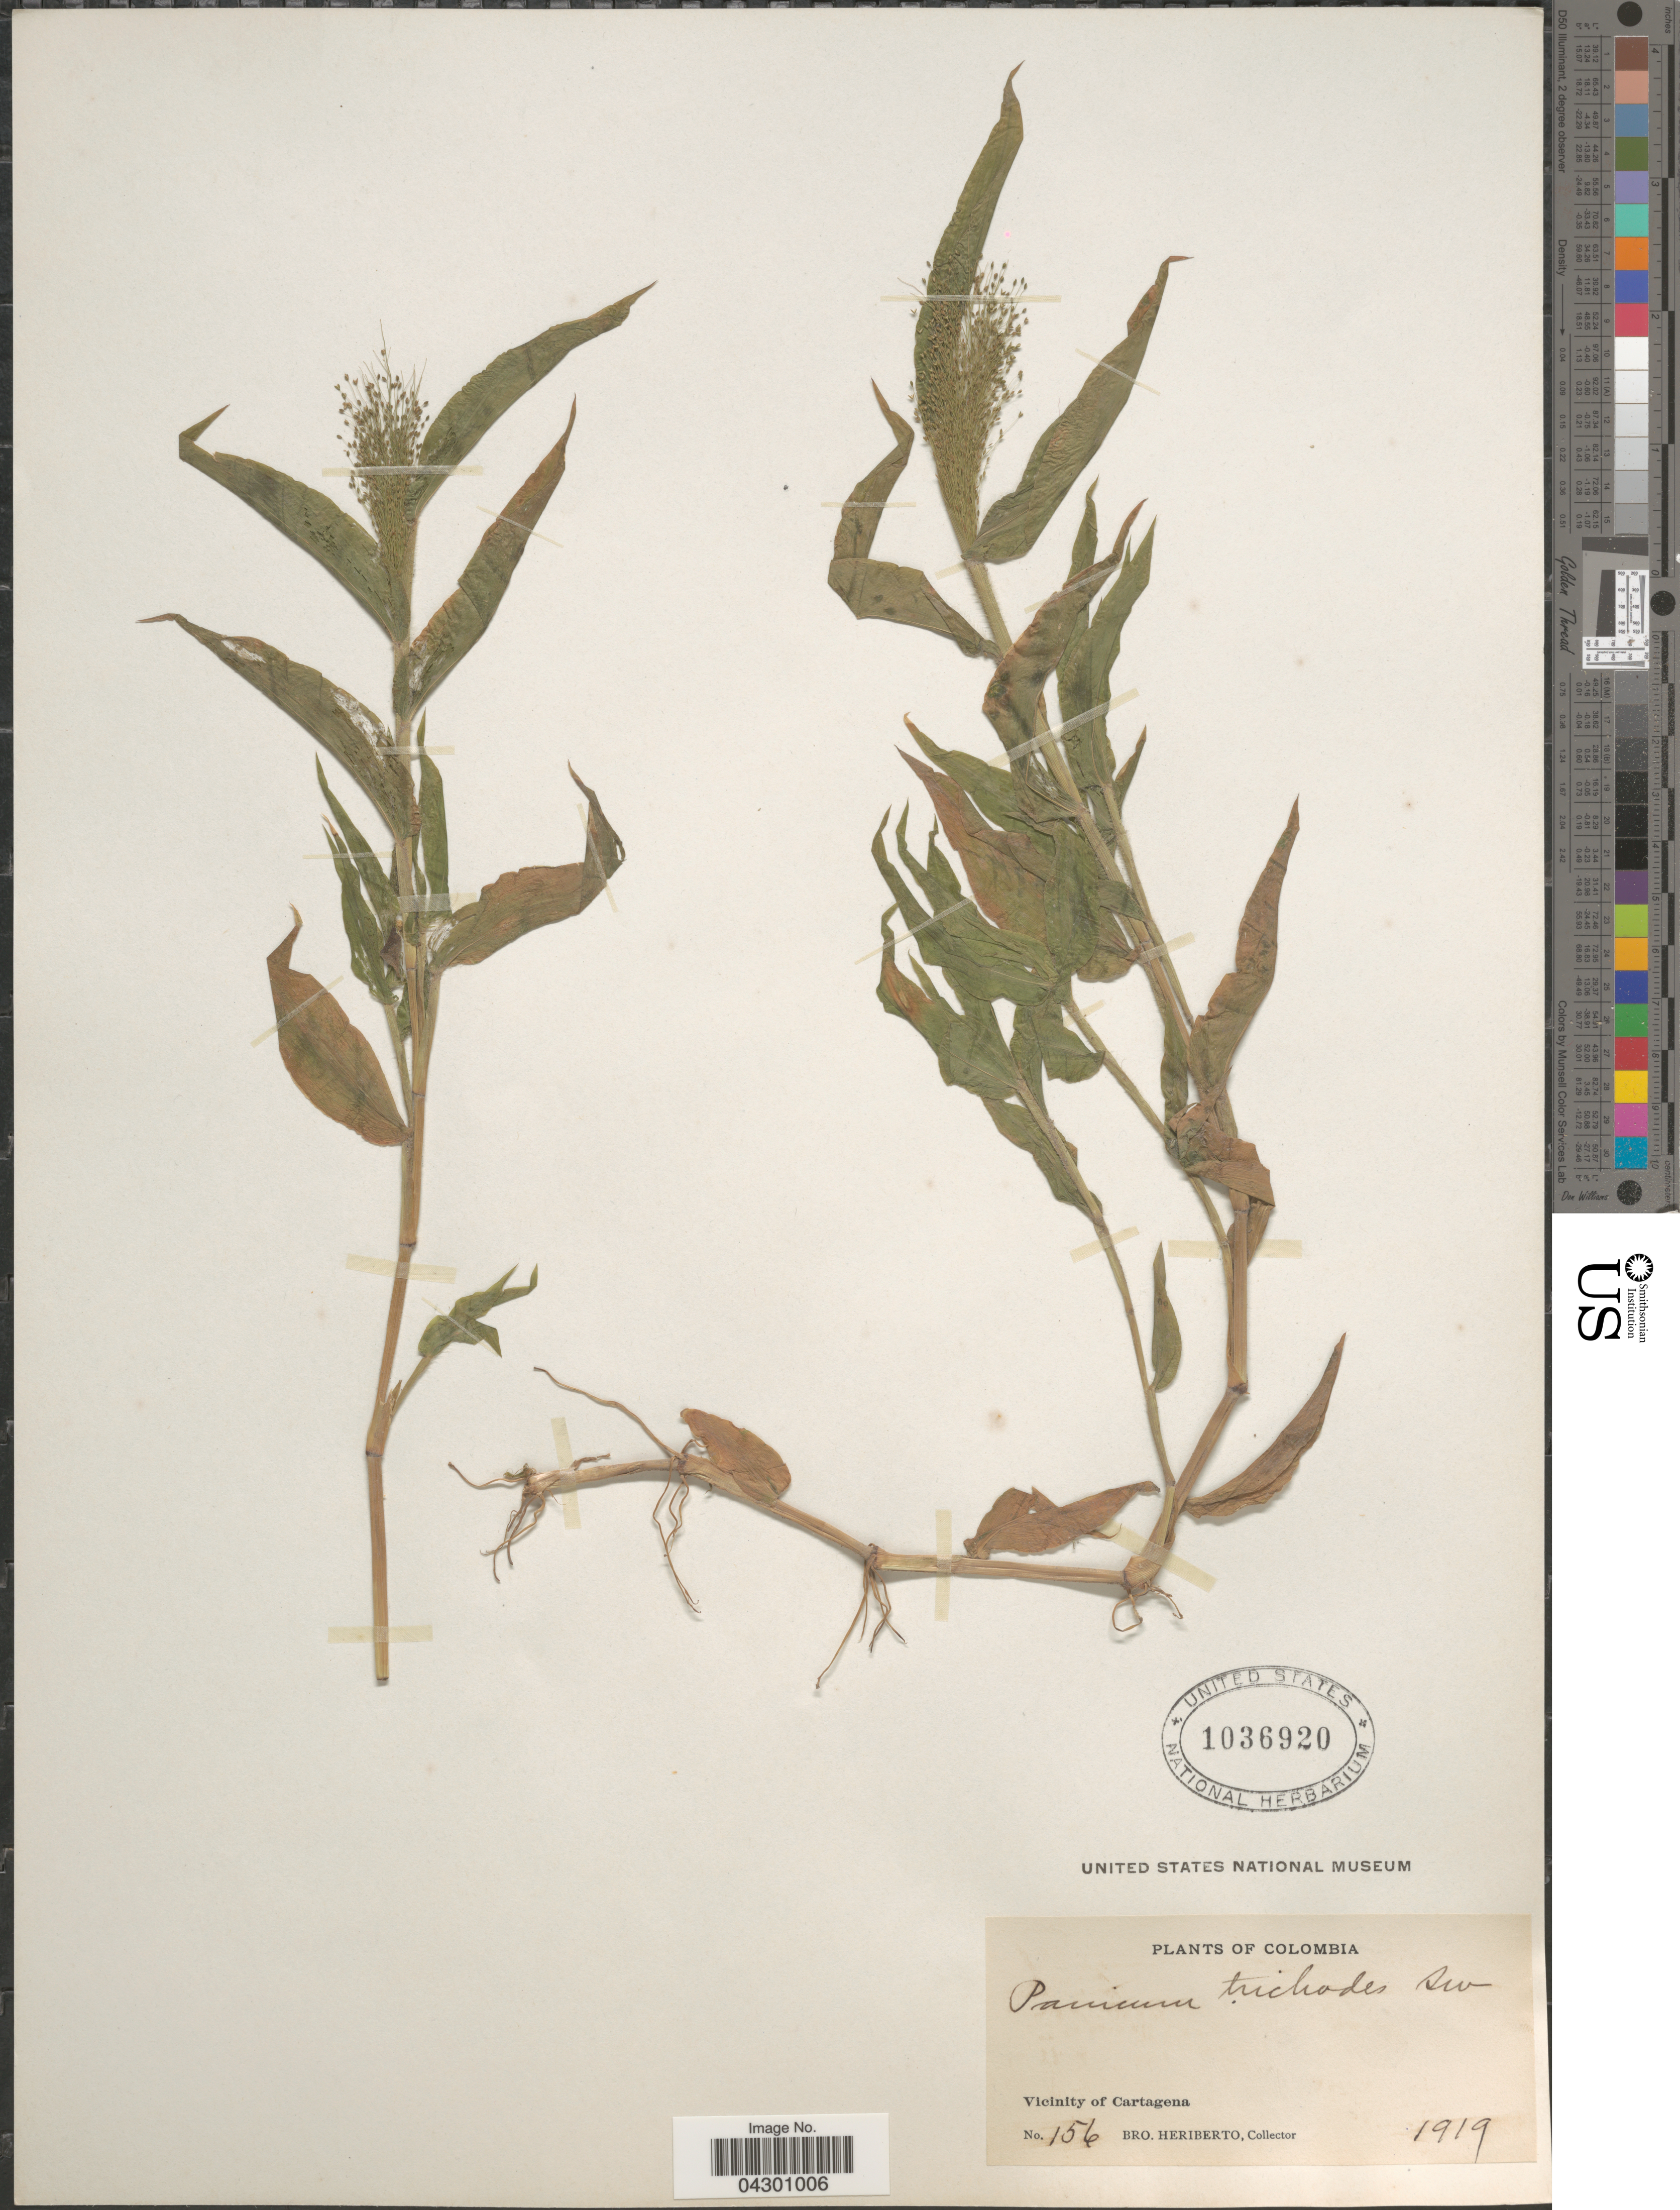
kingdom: Plantae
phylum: Tracheophyta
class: Liliopsida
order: Poales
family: Poaceae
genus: Panicum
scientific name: Panicum trichoides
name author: Sw.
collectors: B. Heriberto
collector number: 156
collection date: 1919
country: Colombia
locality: Vicinity of Cartagena.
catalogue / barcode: US 1036920